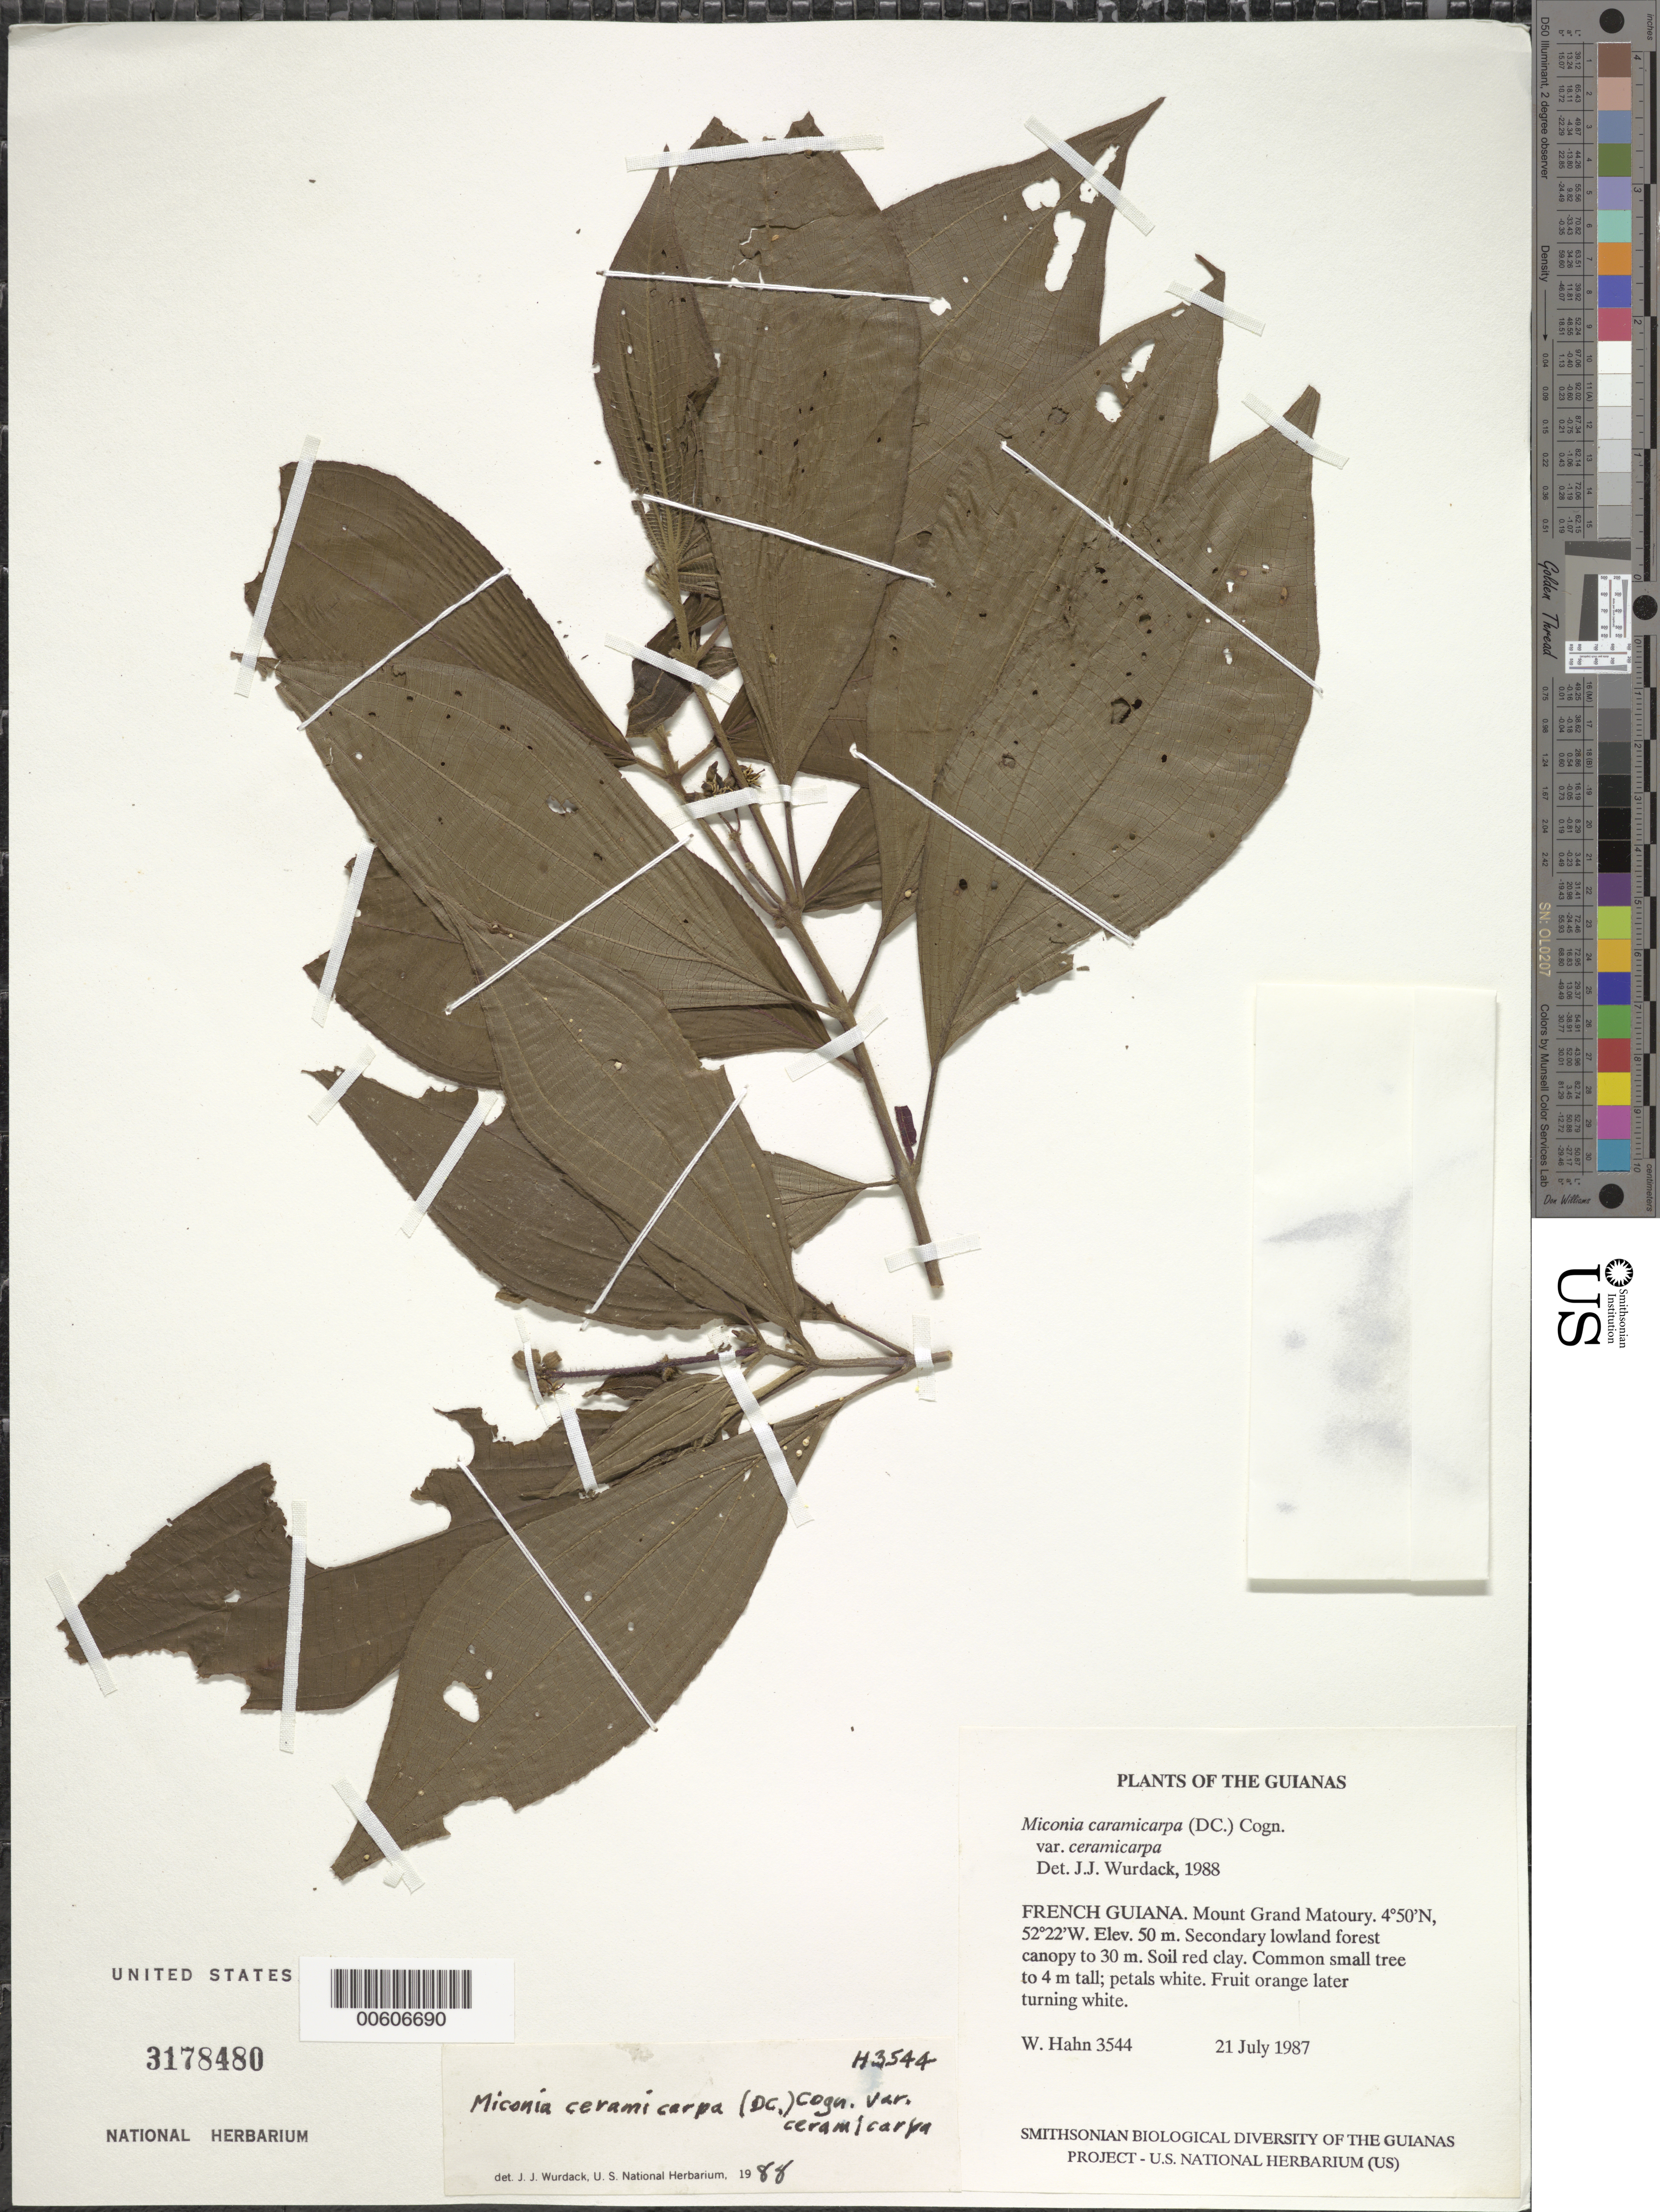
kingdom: Plantae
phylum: Tracheophyta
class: Magnoliopsida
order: Myrtales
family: Melastomataceae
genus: Miconia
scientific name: Miconia ceramicarpa var. ceramicarpa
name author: (DC.) Cogn.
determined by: Wurdack, John J., (US), US (UNITED STATES)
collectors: W. Hahn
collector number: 3544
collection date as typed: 21 July 1987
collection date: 1987-07-21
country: French Guiana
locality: Mount Grand Matoury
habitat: Secondary lowland forest canopy to 30 m. Soil red clay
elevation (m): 50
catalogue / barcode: US 3178480